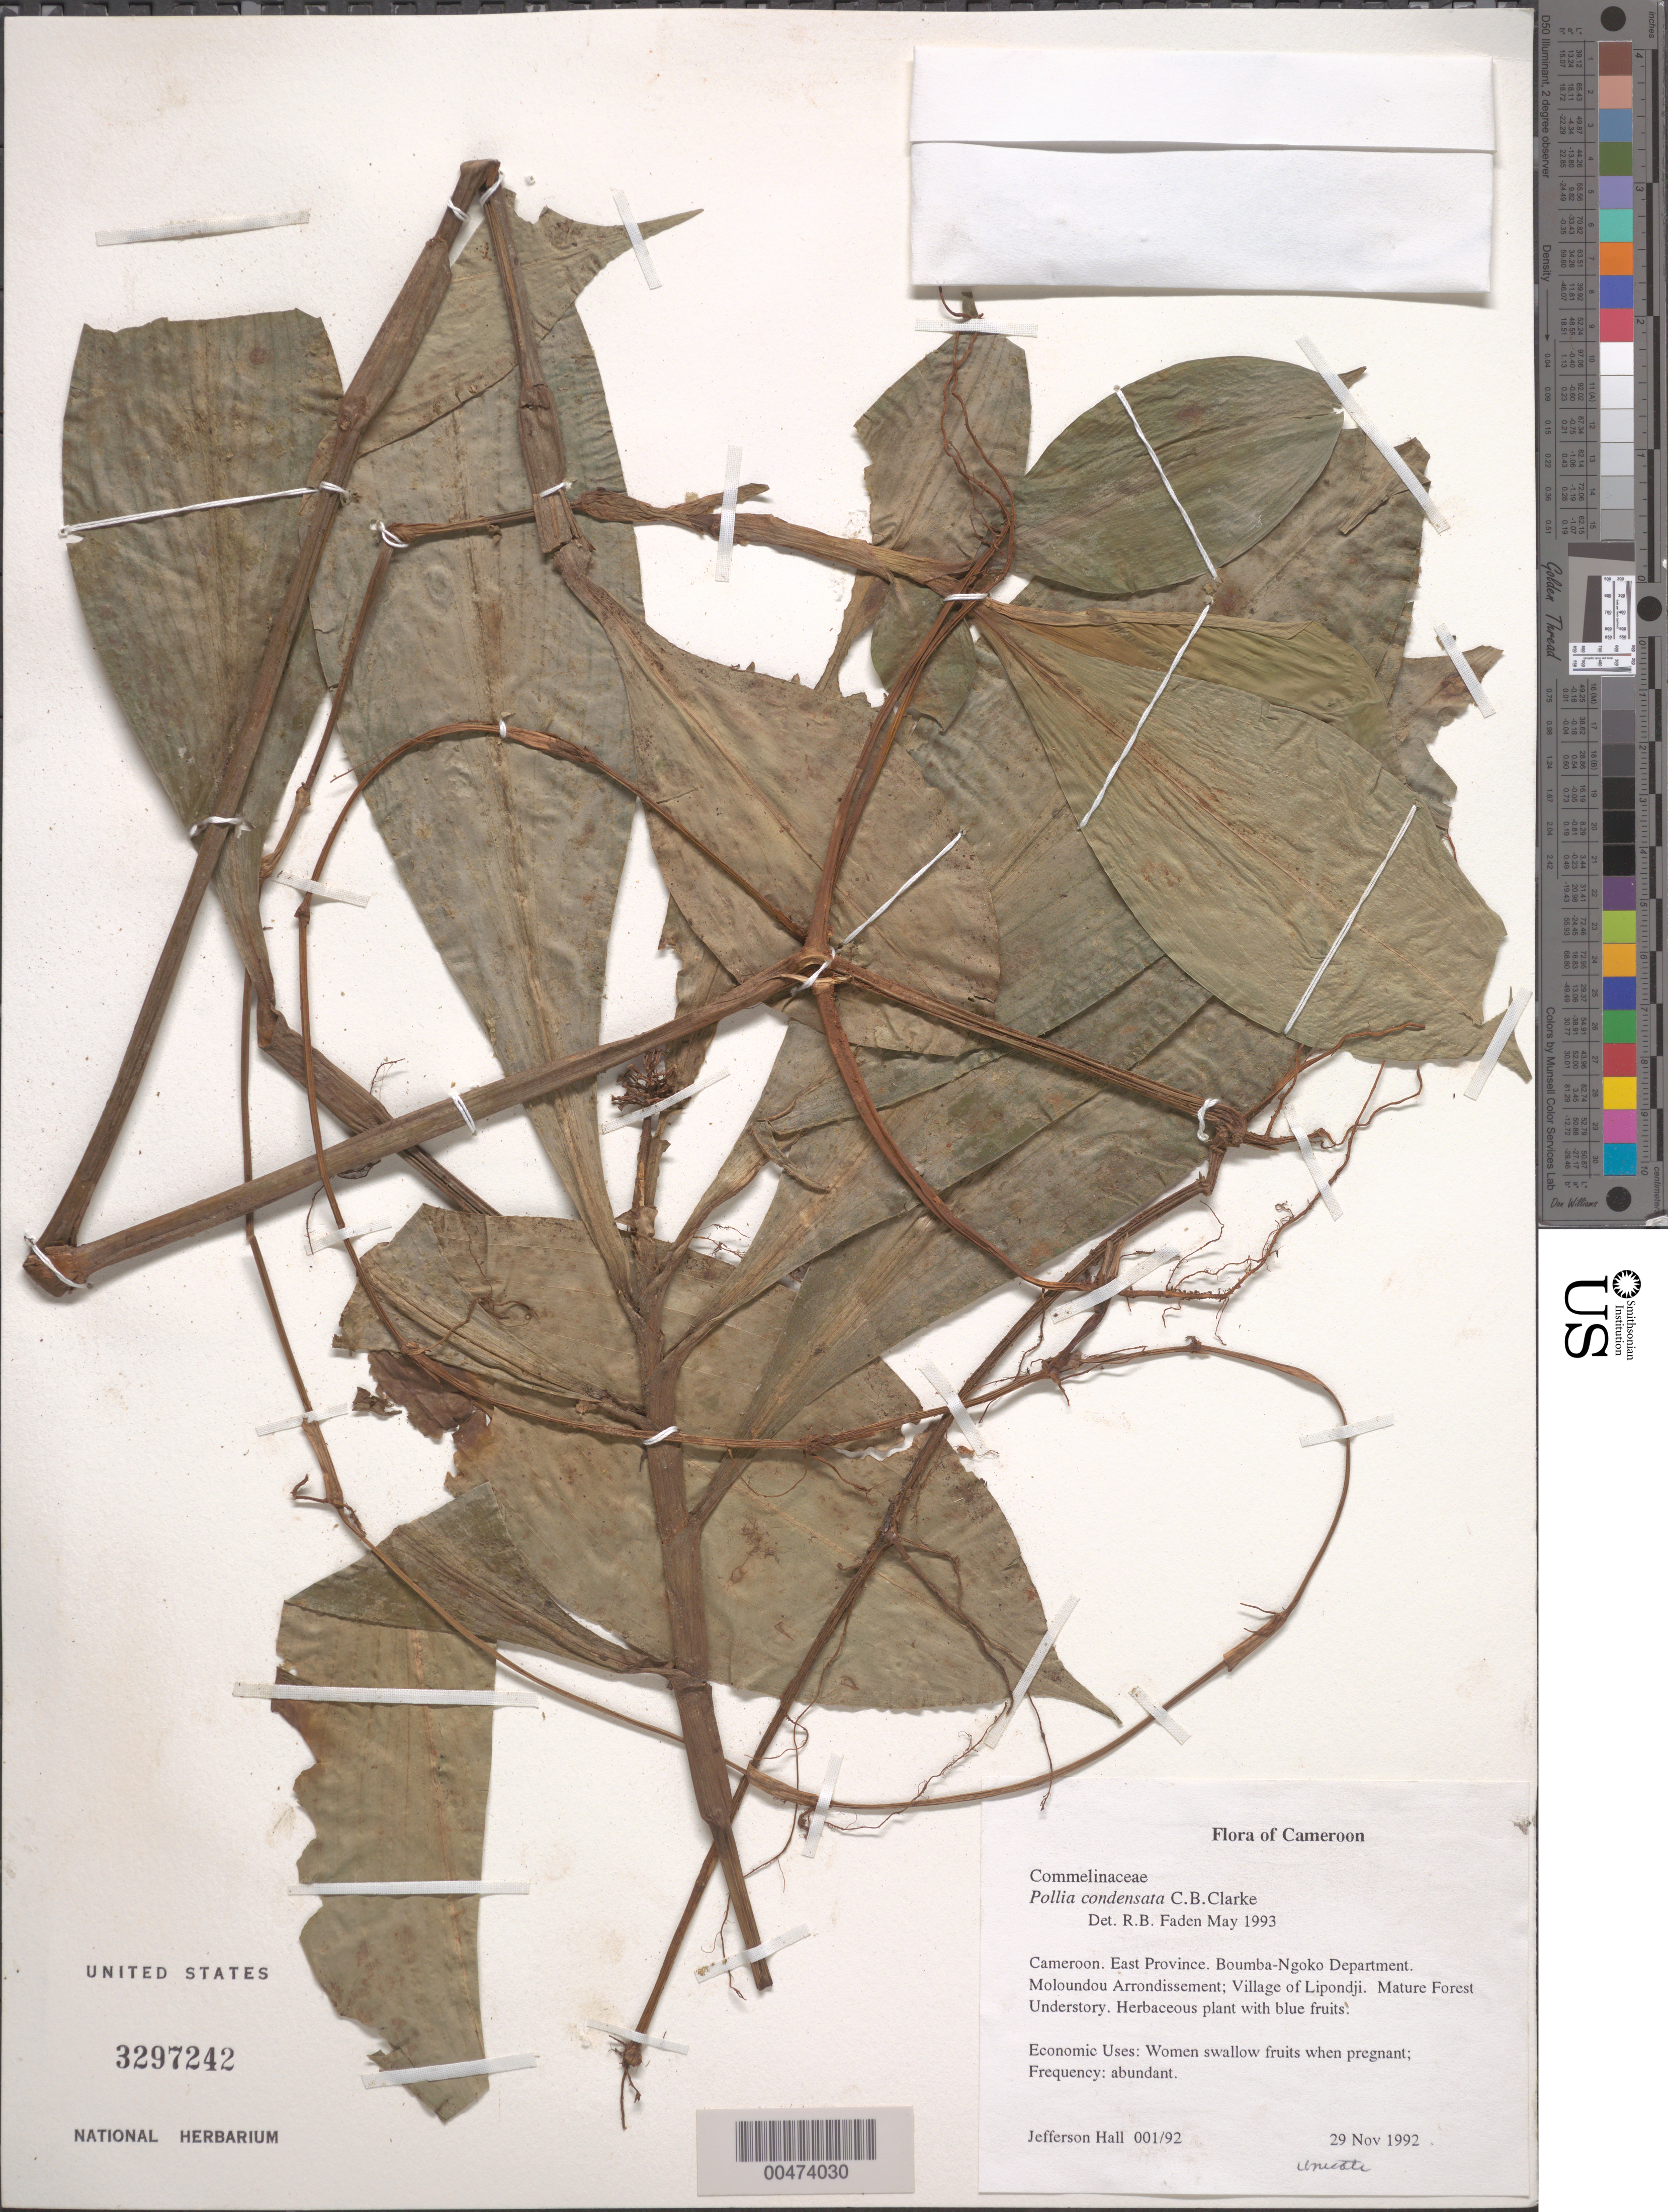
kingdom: Plantae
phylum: Tracheophyta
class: Liliopsida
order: Commelinales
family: Commelinaceae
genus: Pollia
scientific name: Pollia condensata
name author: C.B. Clarke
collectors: J. Hall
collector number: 00/92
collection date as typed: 29 Nov 1992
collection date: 1992-11-29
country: Cameroon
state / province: Est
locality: Boumba-ngoko, moloundou arrondissement, lipondji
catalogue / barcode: US 3297242